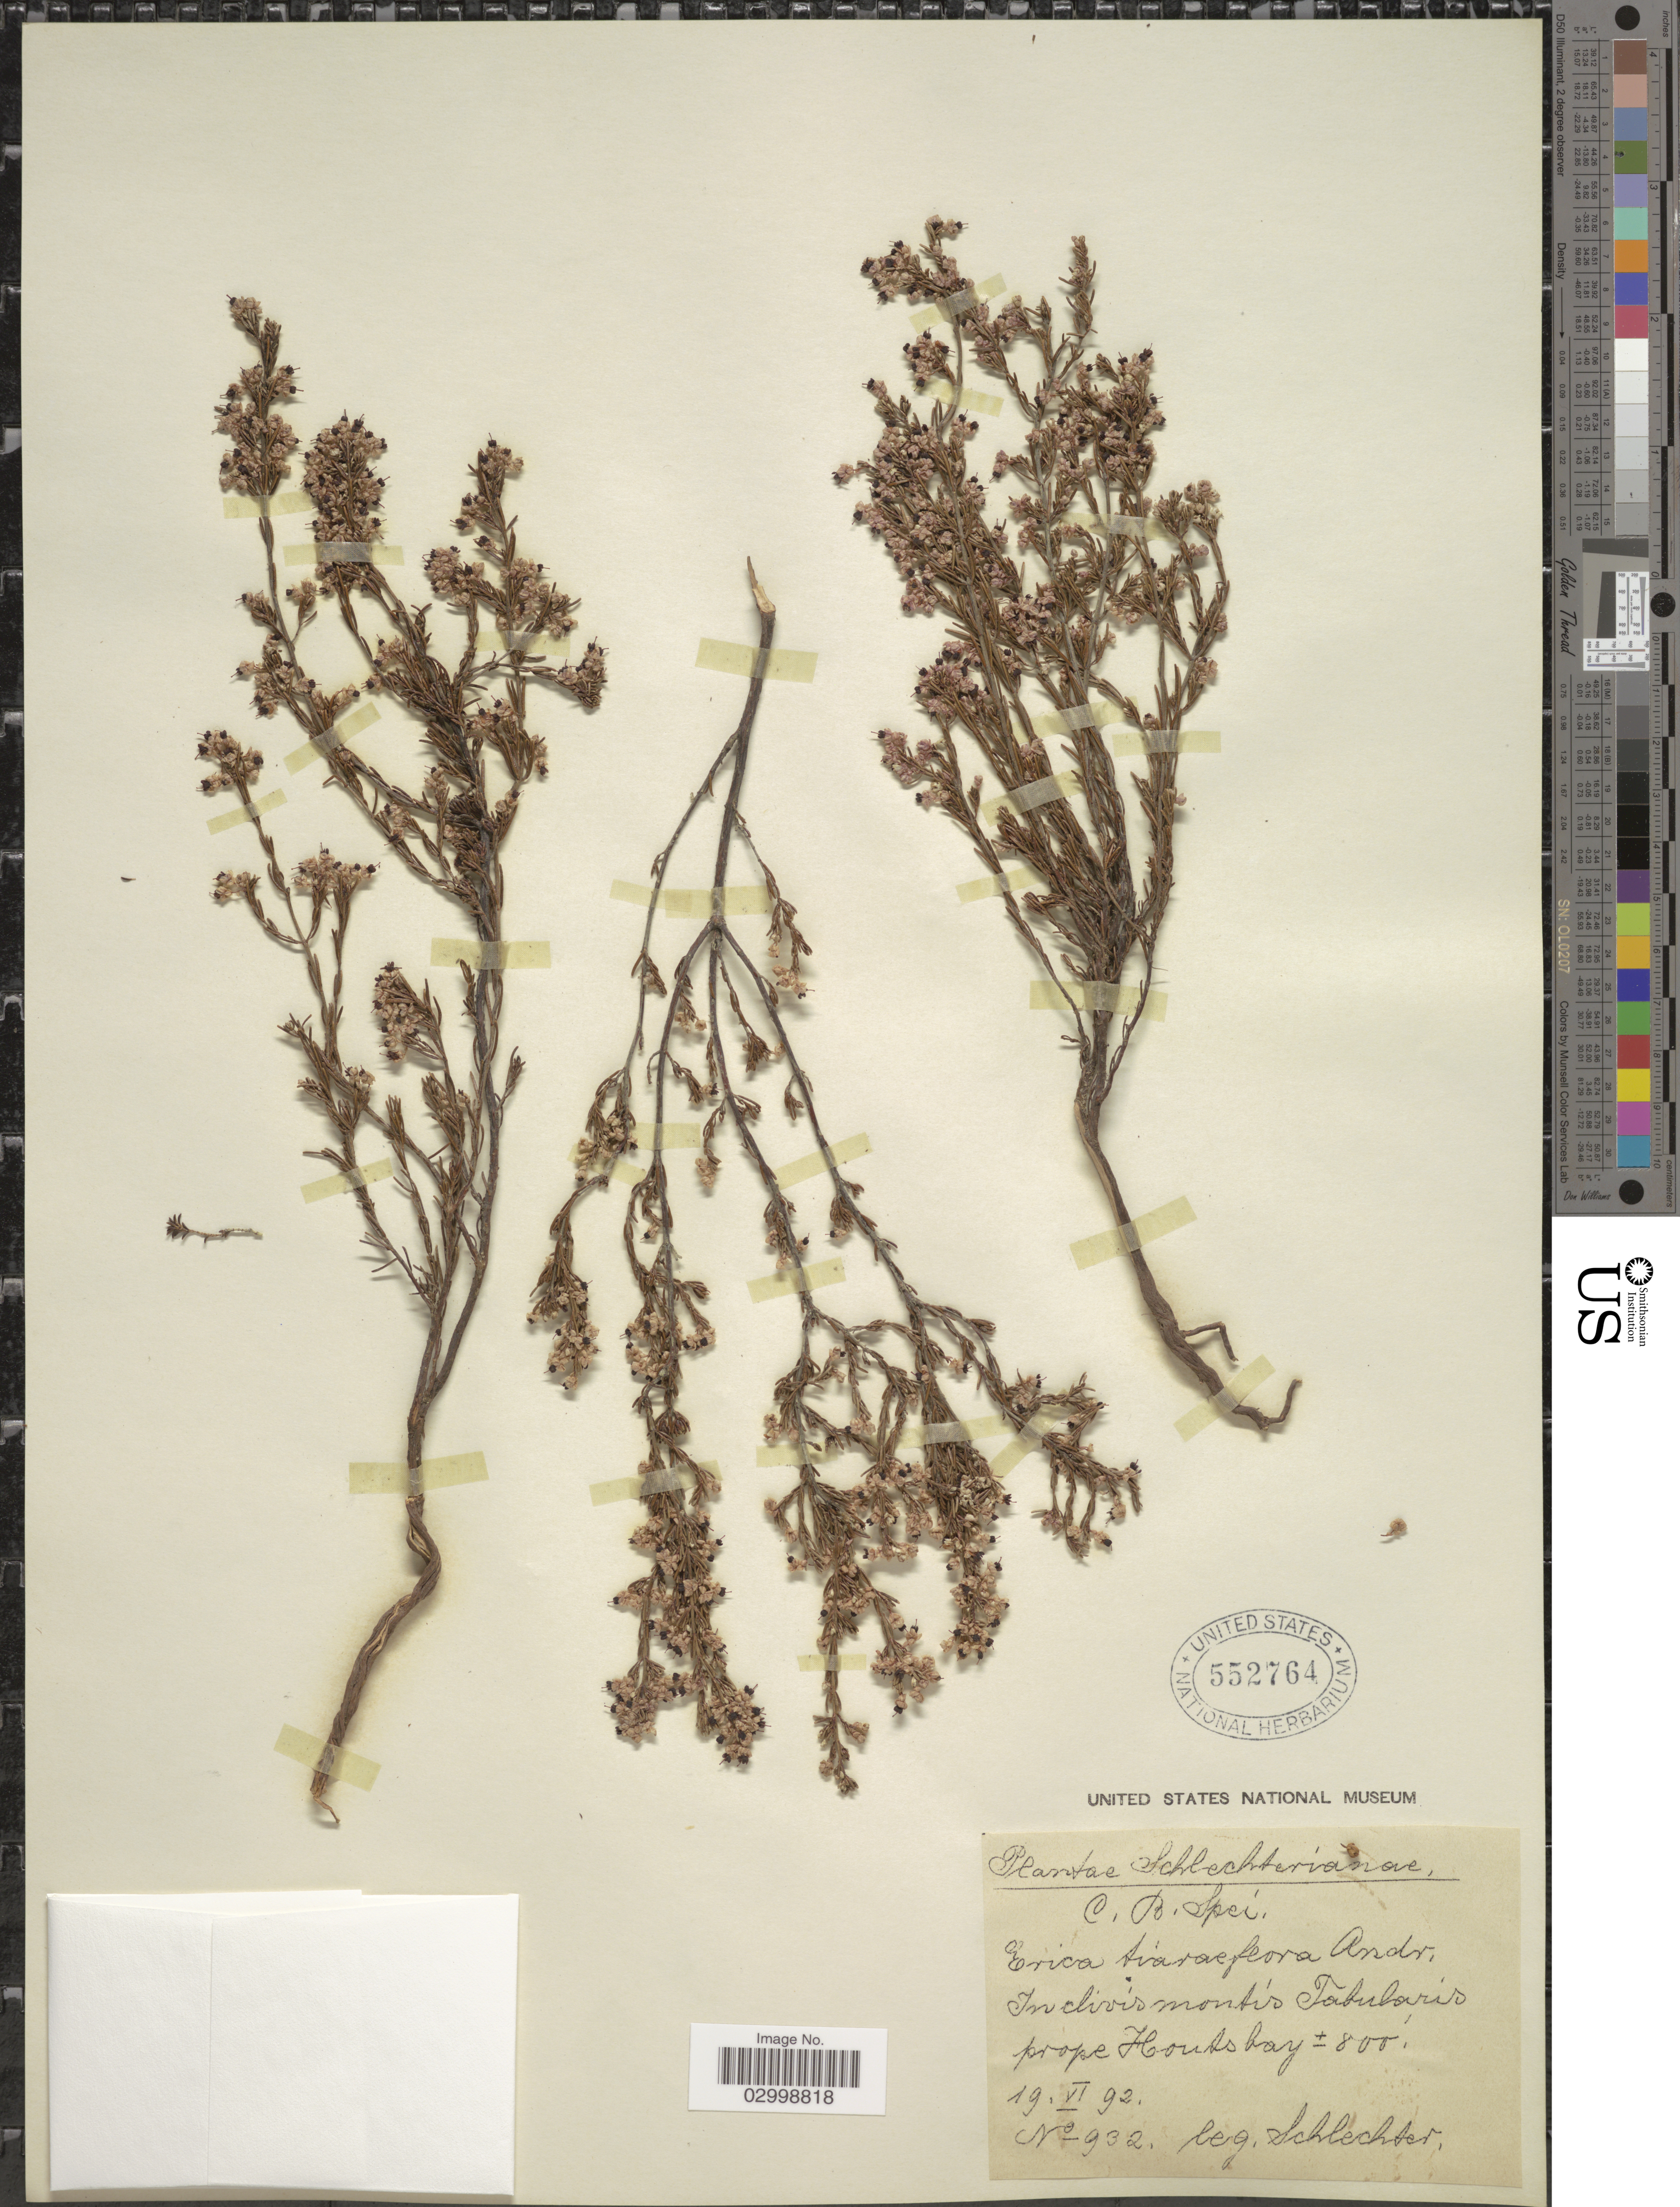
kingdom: Plantae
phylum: Tracheophyta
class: Magnoliopsida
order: Ericales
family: Ericaceae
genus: Erica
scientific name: Erica tiariflora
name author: Andrews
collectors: Schlechter, --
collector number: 932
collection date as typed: Transcribed d/m/y: 19/6/92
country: South Africa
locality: C. B. Spei. In clivis montis Tabularis prope Houtsbay.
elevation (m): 244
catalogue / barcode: US 552764